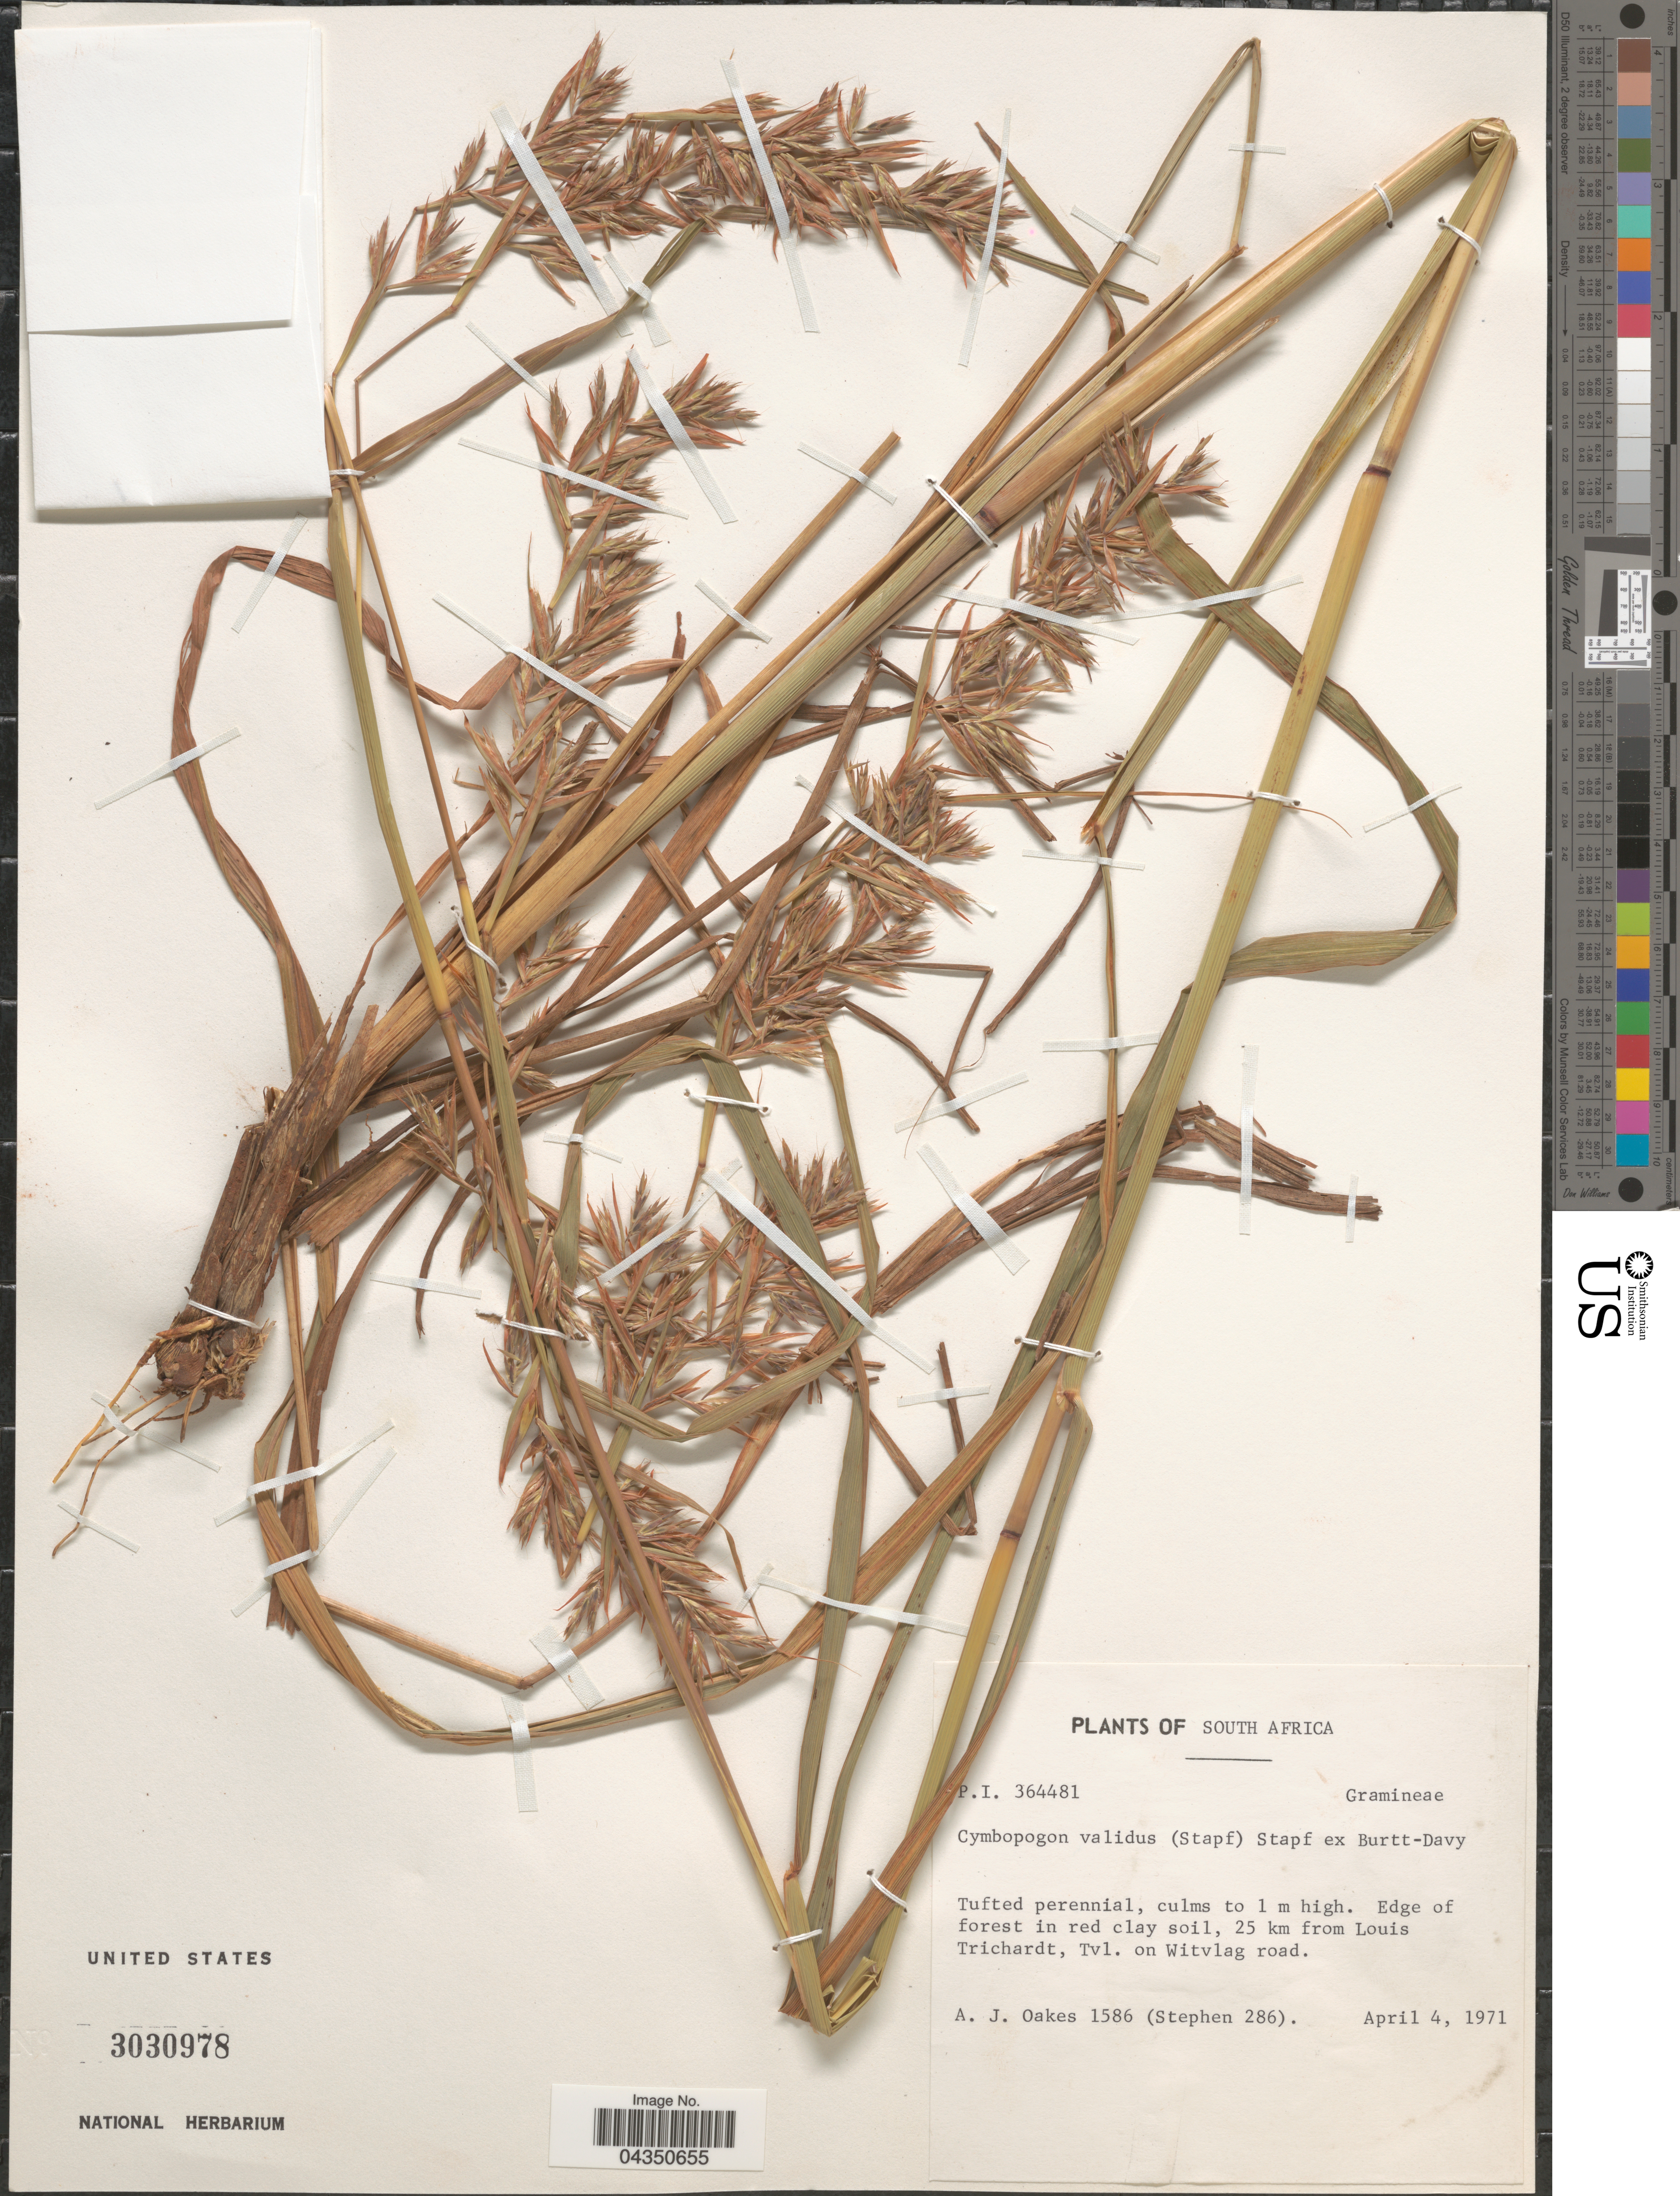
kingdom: Plantae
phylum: Tracheophyta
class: Liliopsida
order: Poales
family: Poaceae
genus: Cymbopogon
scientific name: Cymbopogon nardus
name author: (L.) Rendle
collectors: A. Oakes & Stephen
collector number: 1586/286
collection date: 1971-04-04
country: South Africa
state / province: Limpopo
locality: Edge of forested in red clay soil, 25 km from Louis Trichardt, Tvl. On Witvlag road.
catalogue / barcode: US 3030978